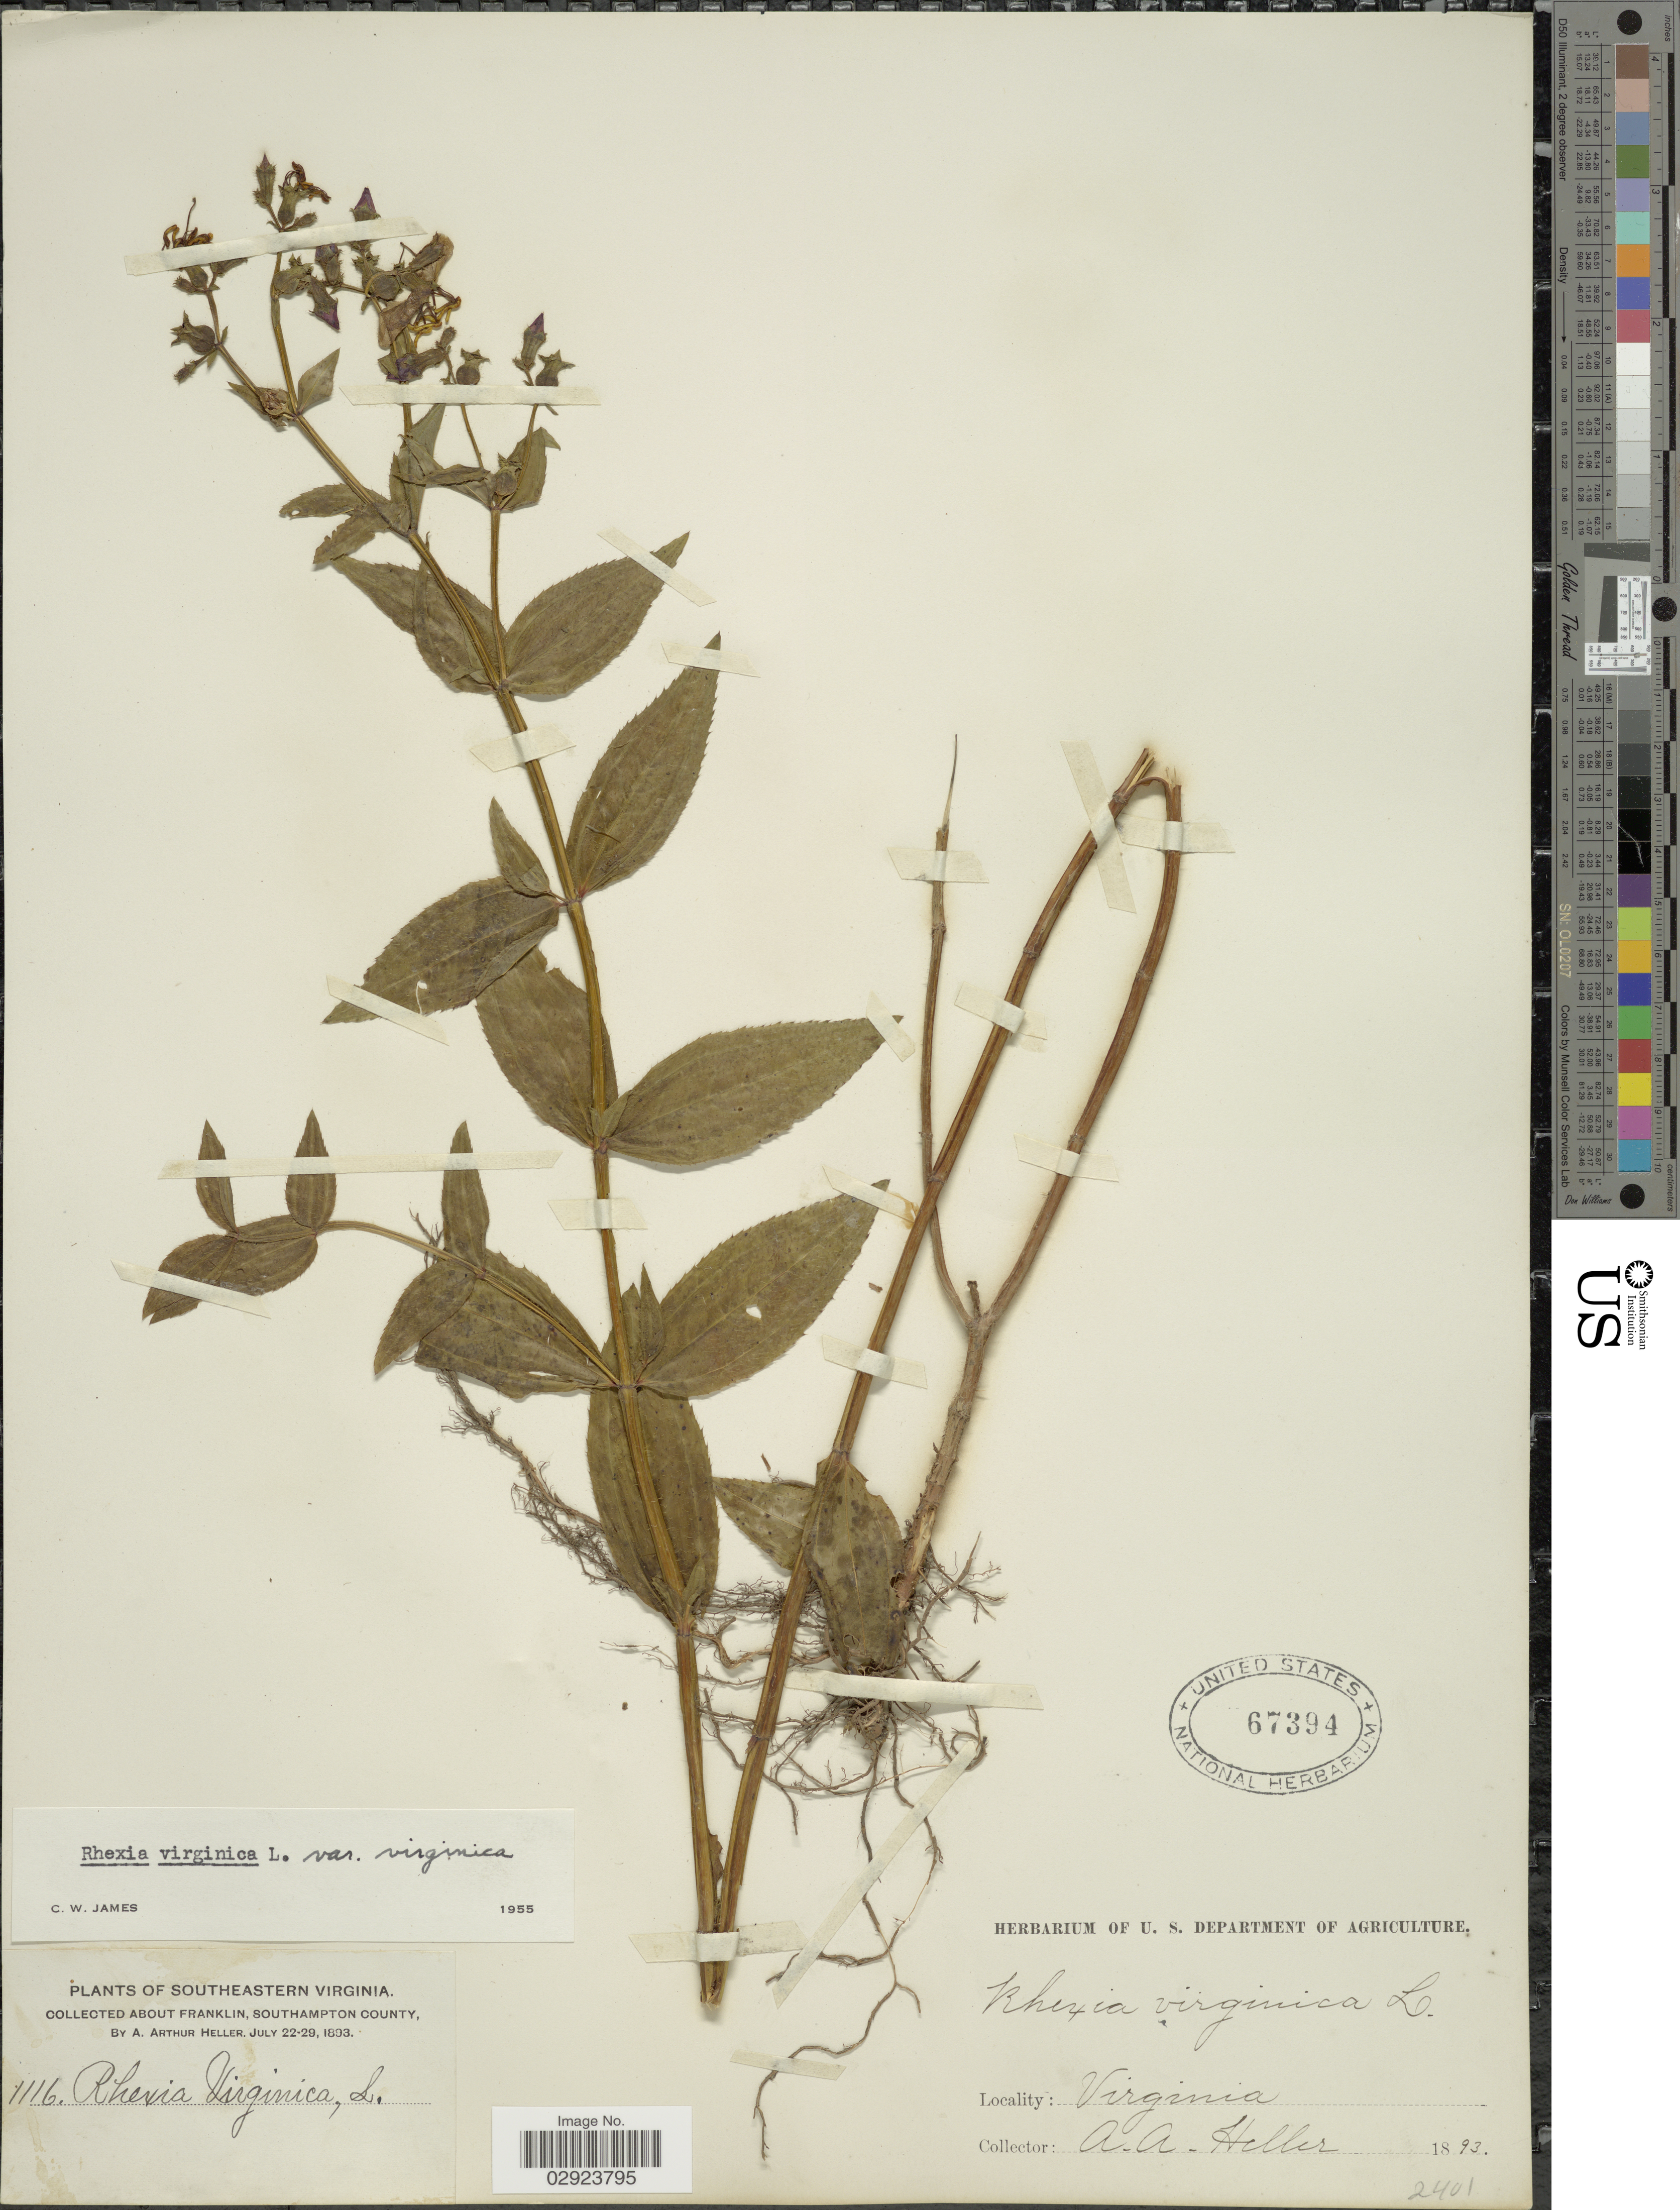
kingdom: Plantae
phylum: Tracheophyta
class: Magnoliopsida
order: Myrtales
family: Melastomataceae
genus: Rhexia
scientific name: Rhexia virginica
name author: L.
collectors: A. A. Heller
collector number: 1116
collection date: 1893-07-22/1893-07-29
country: United States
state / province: Virginia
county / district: Southampton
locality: Southeastern Virginia. About Franklin, Southampton County.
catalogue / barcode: US 67394